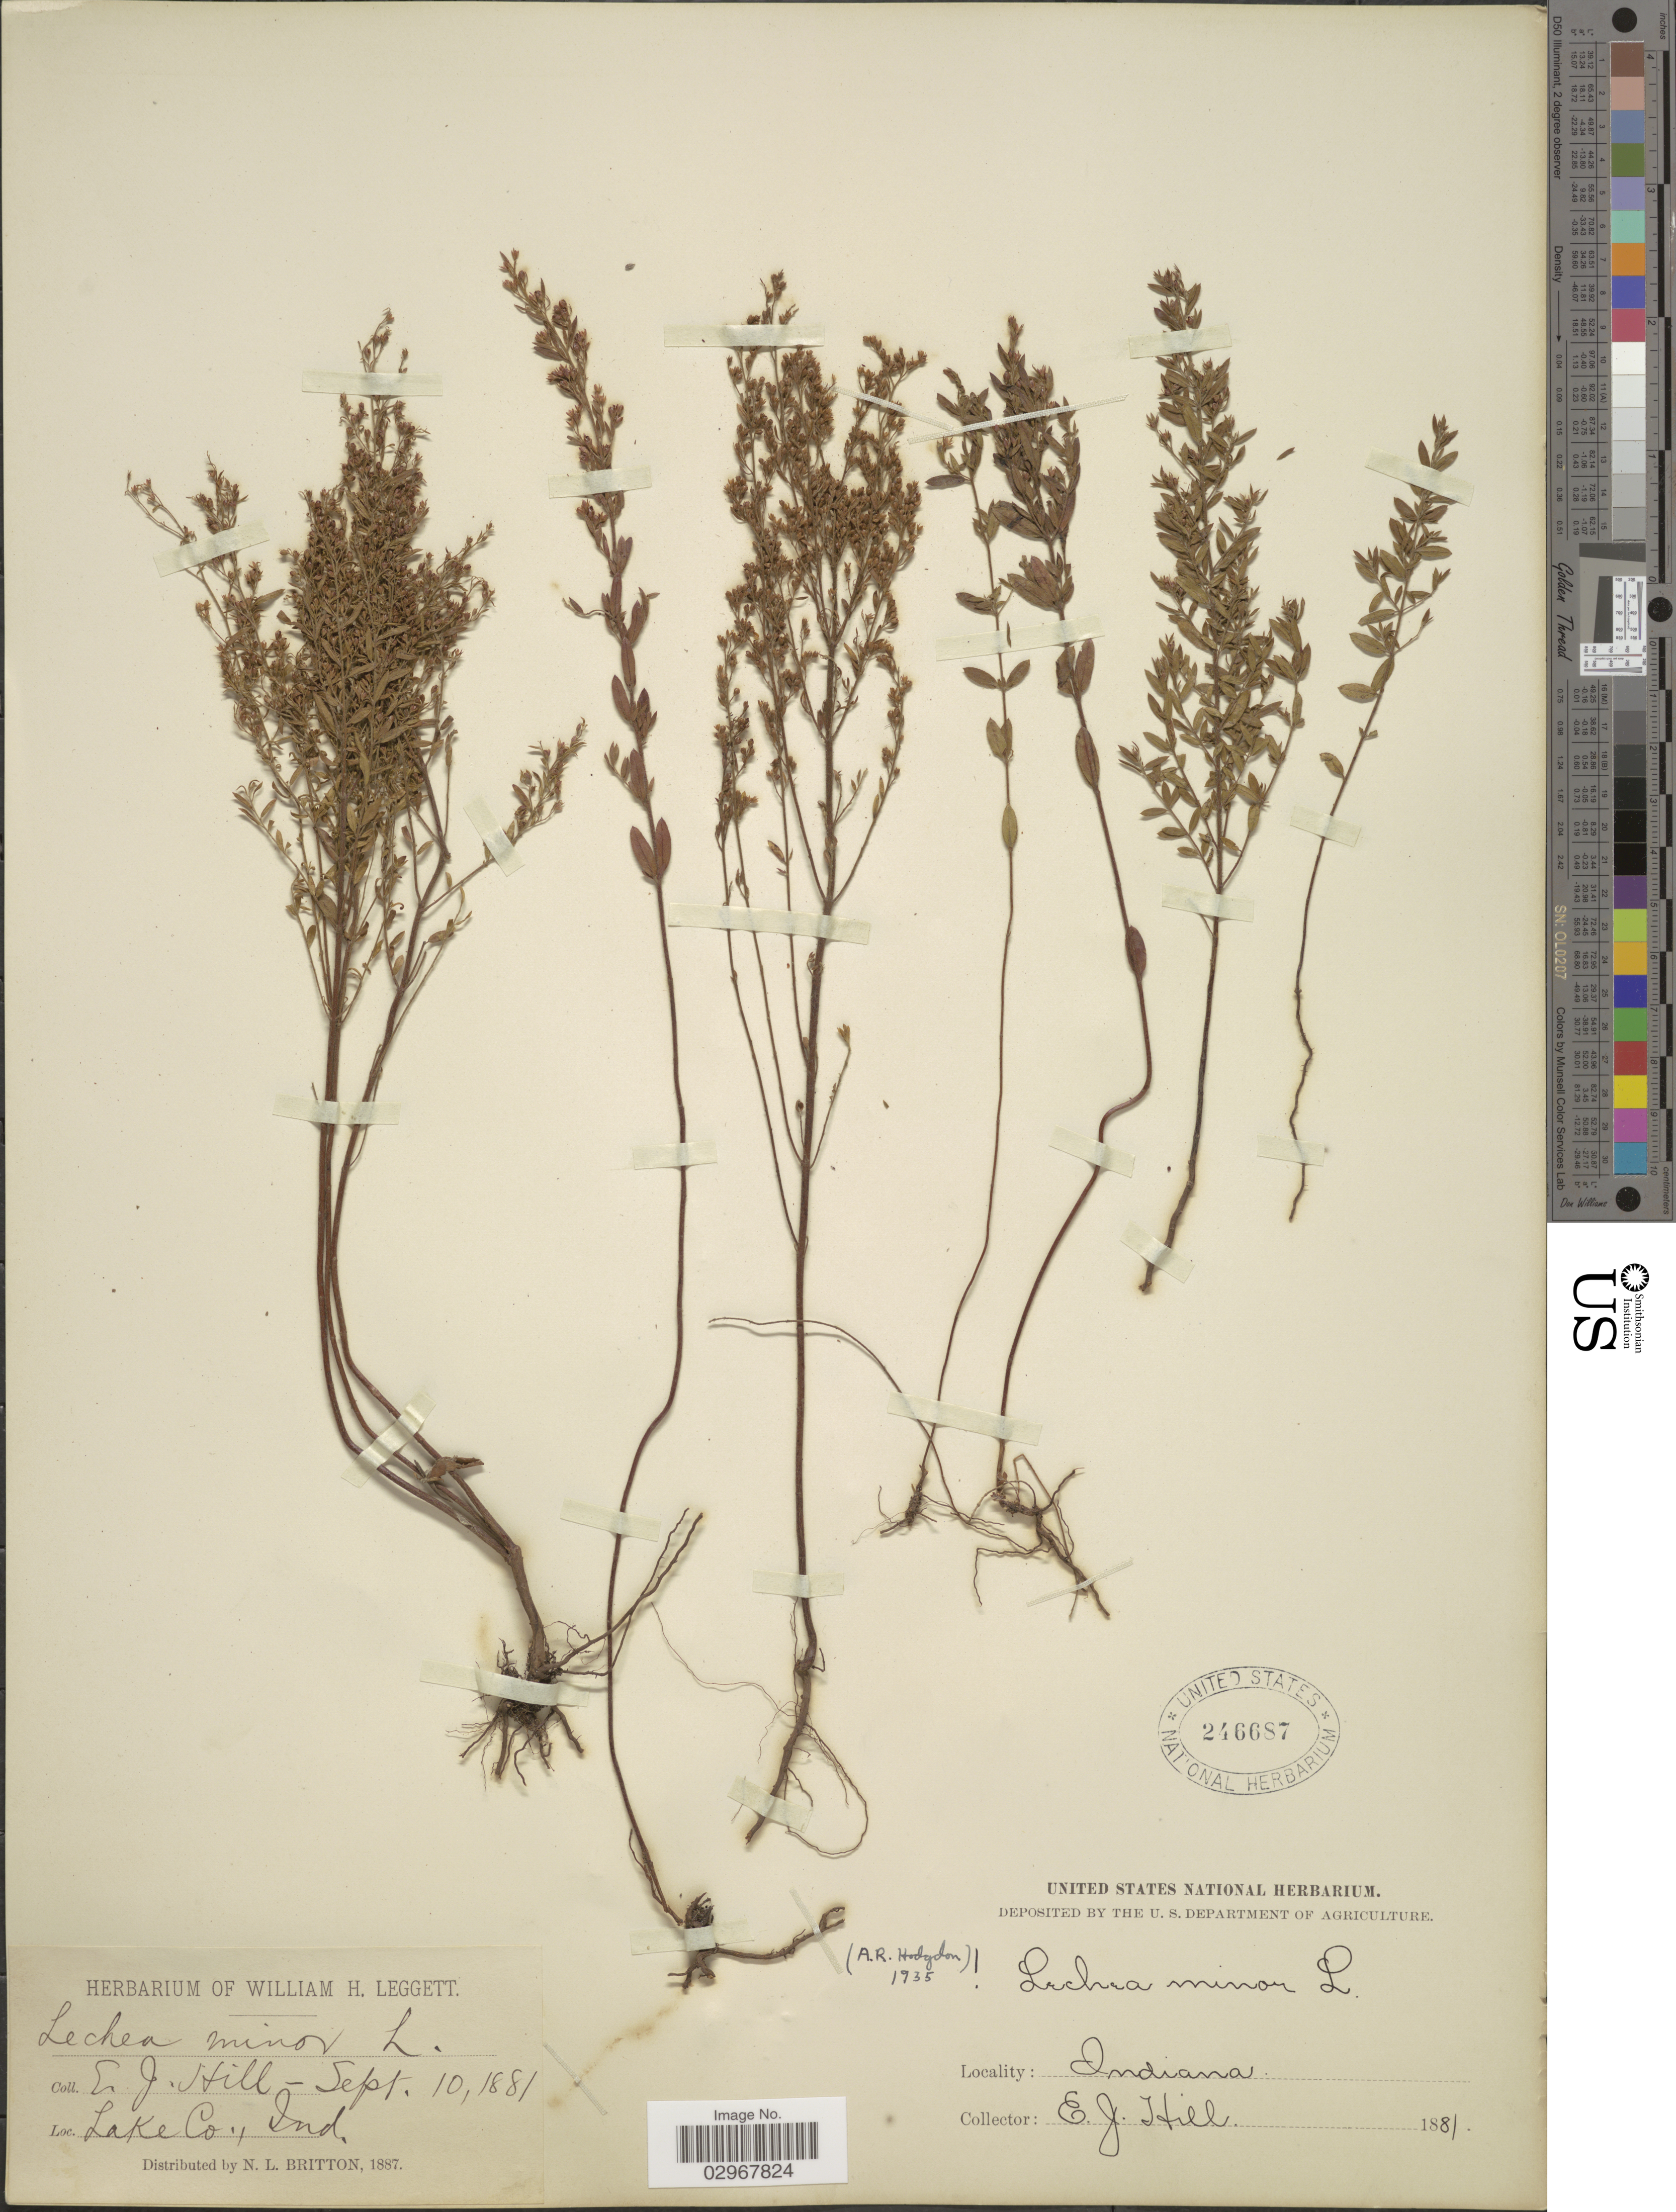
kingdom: Plantae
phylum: Tracheophyta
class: Magnoliopsida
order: Malvales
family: Cistaceae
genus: Lechea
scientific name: Lechea minor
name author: L.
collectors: E. J. Hill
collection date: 1881-09-10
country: United States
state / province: Indiana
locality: Lake Co.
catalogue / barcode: US 246687